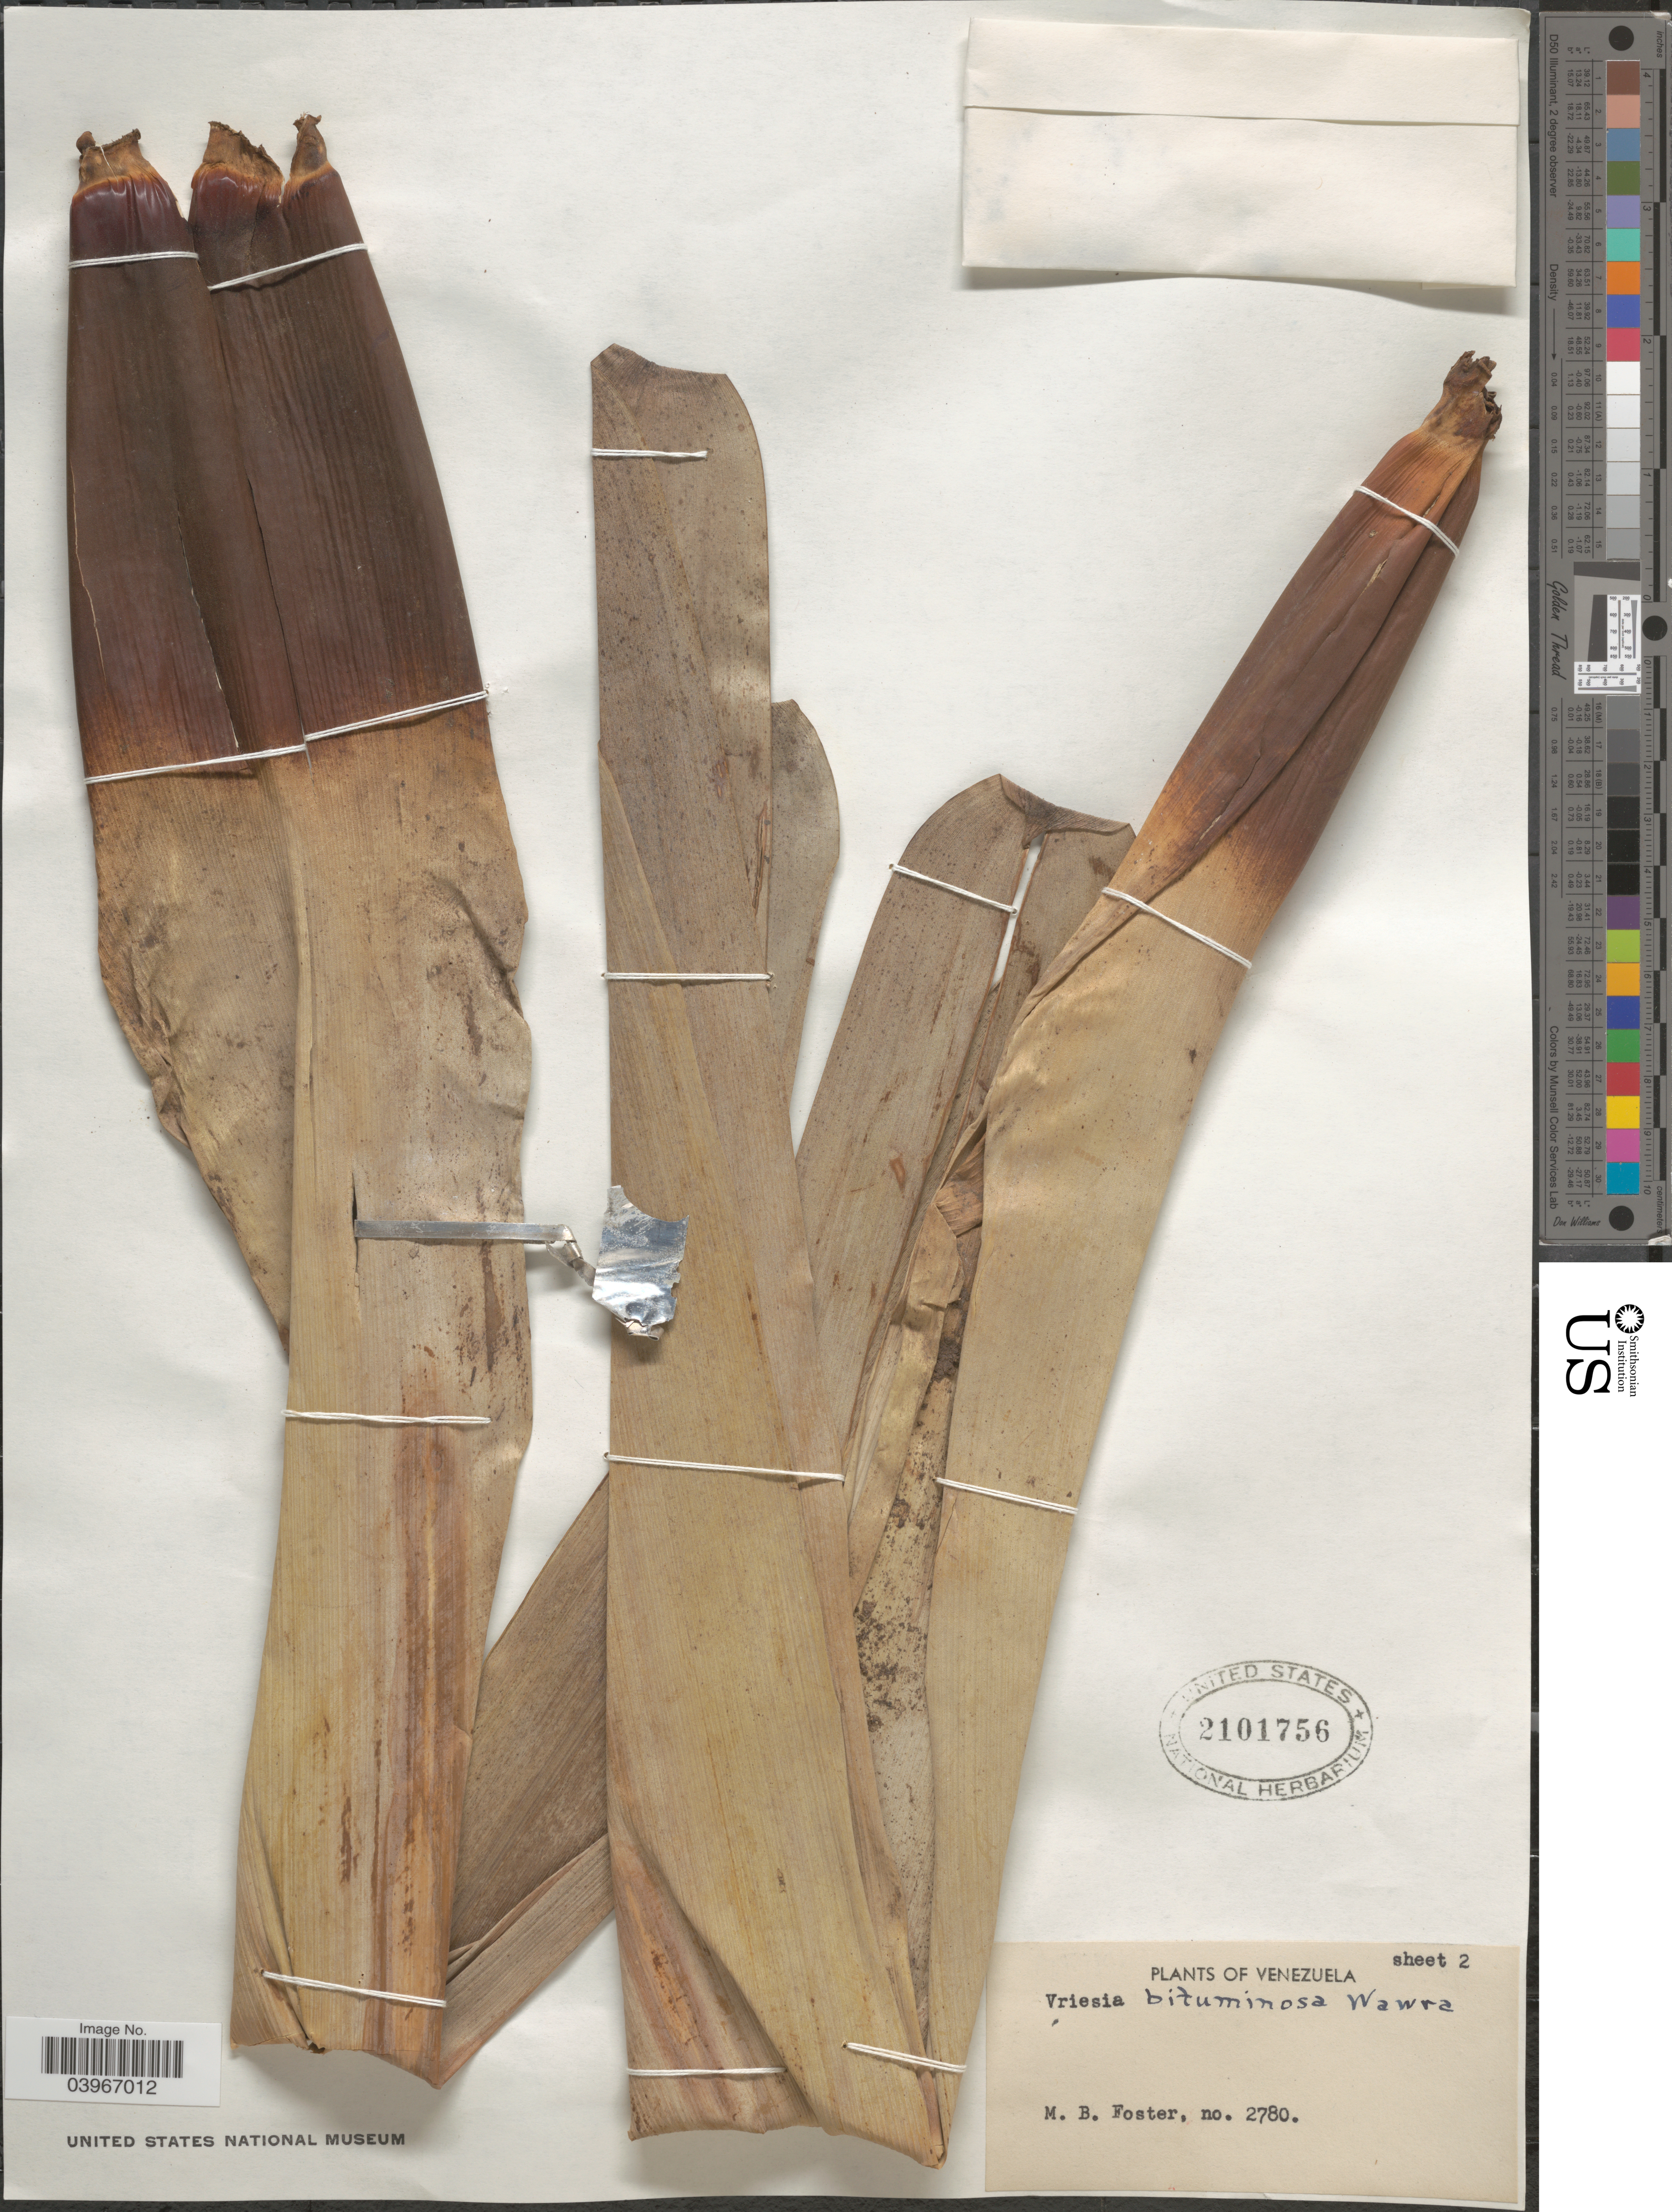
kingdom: Plantae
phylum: Tracheophyta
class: Liliopsida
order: Poales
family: Bromeliaceae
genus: Vriesea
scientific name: Vriesea bituminosa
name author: Wawra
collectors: M. B. Foster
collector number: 2780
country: Venezuela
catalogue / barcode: US 2101756